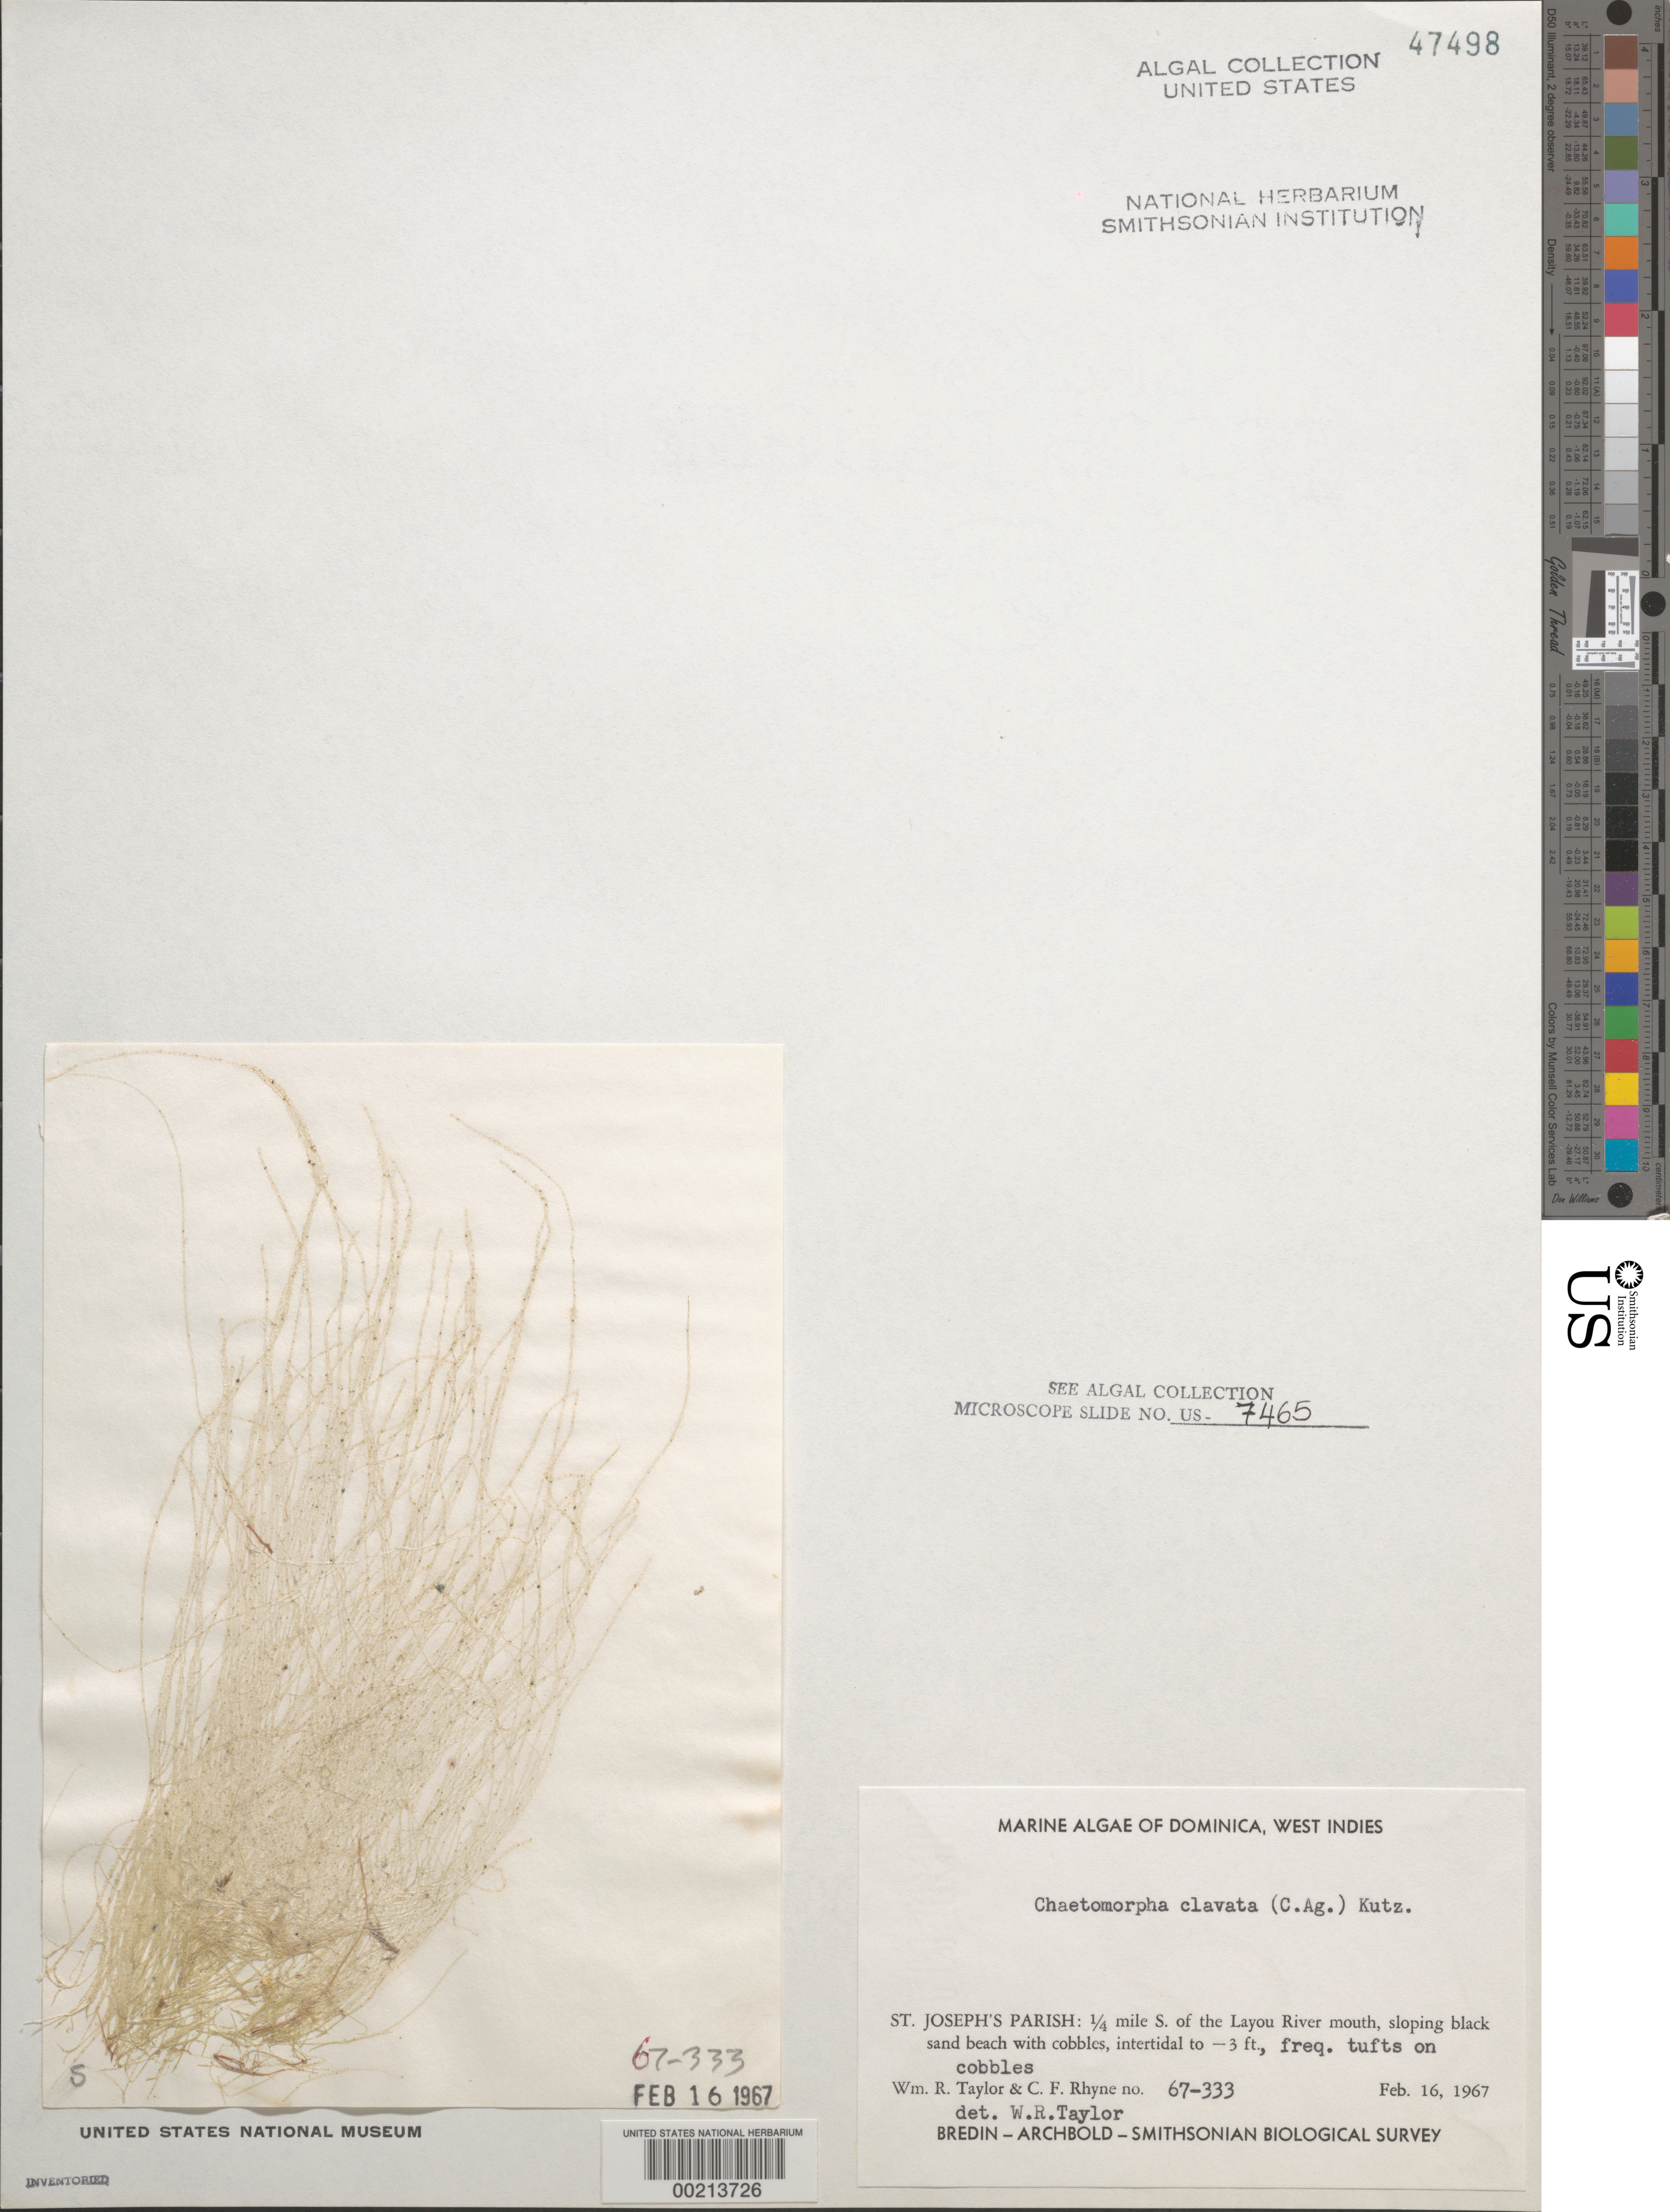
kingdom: Plantae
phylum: Chlorophyta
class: Ulvophyceae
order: Cladophorales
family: Cladophoraceae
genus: Chaetomorpha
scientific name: Chaetomorpha clavata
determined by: Taylor, William R.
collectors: W. R. Taylor & C. Rhyne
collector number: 67-333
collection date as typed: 16 Feb 1967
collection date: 1967-02-16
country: Dominica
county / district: St. Joseph's Parish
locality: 0.25 mile south of Layou River mouth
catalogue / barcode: US 47498